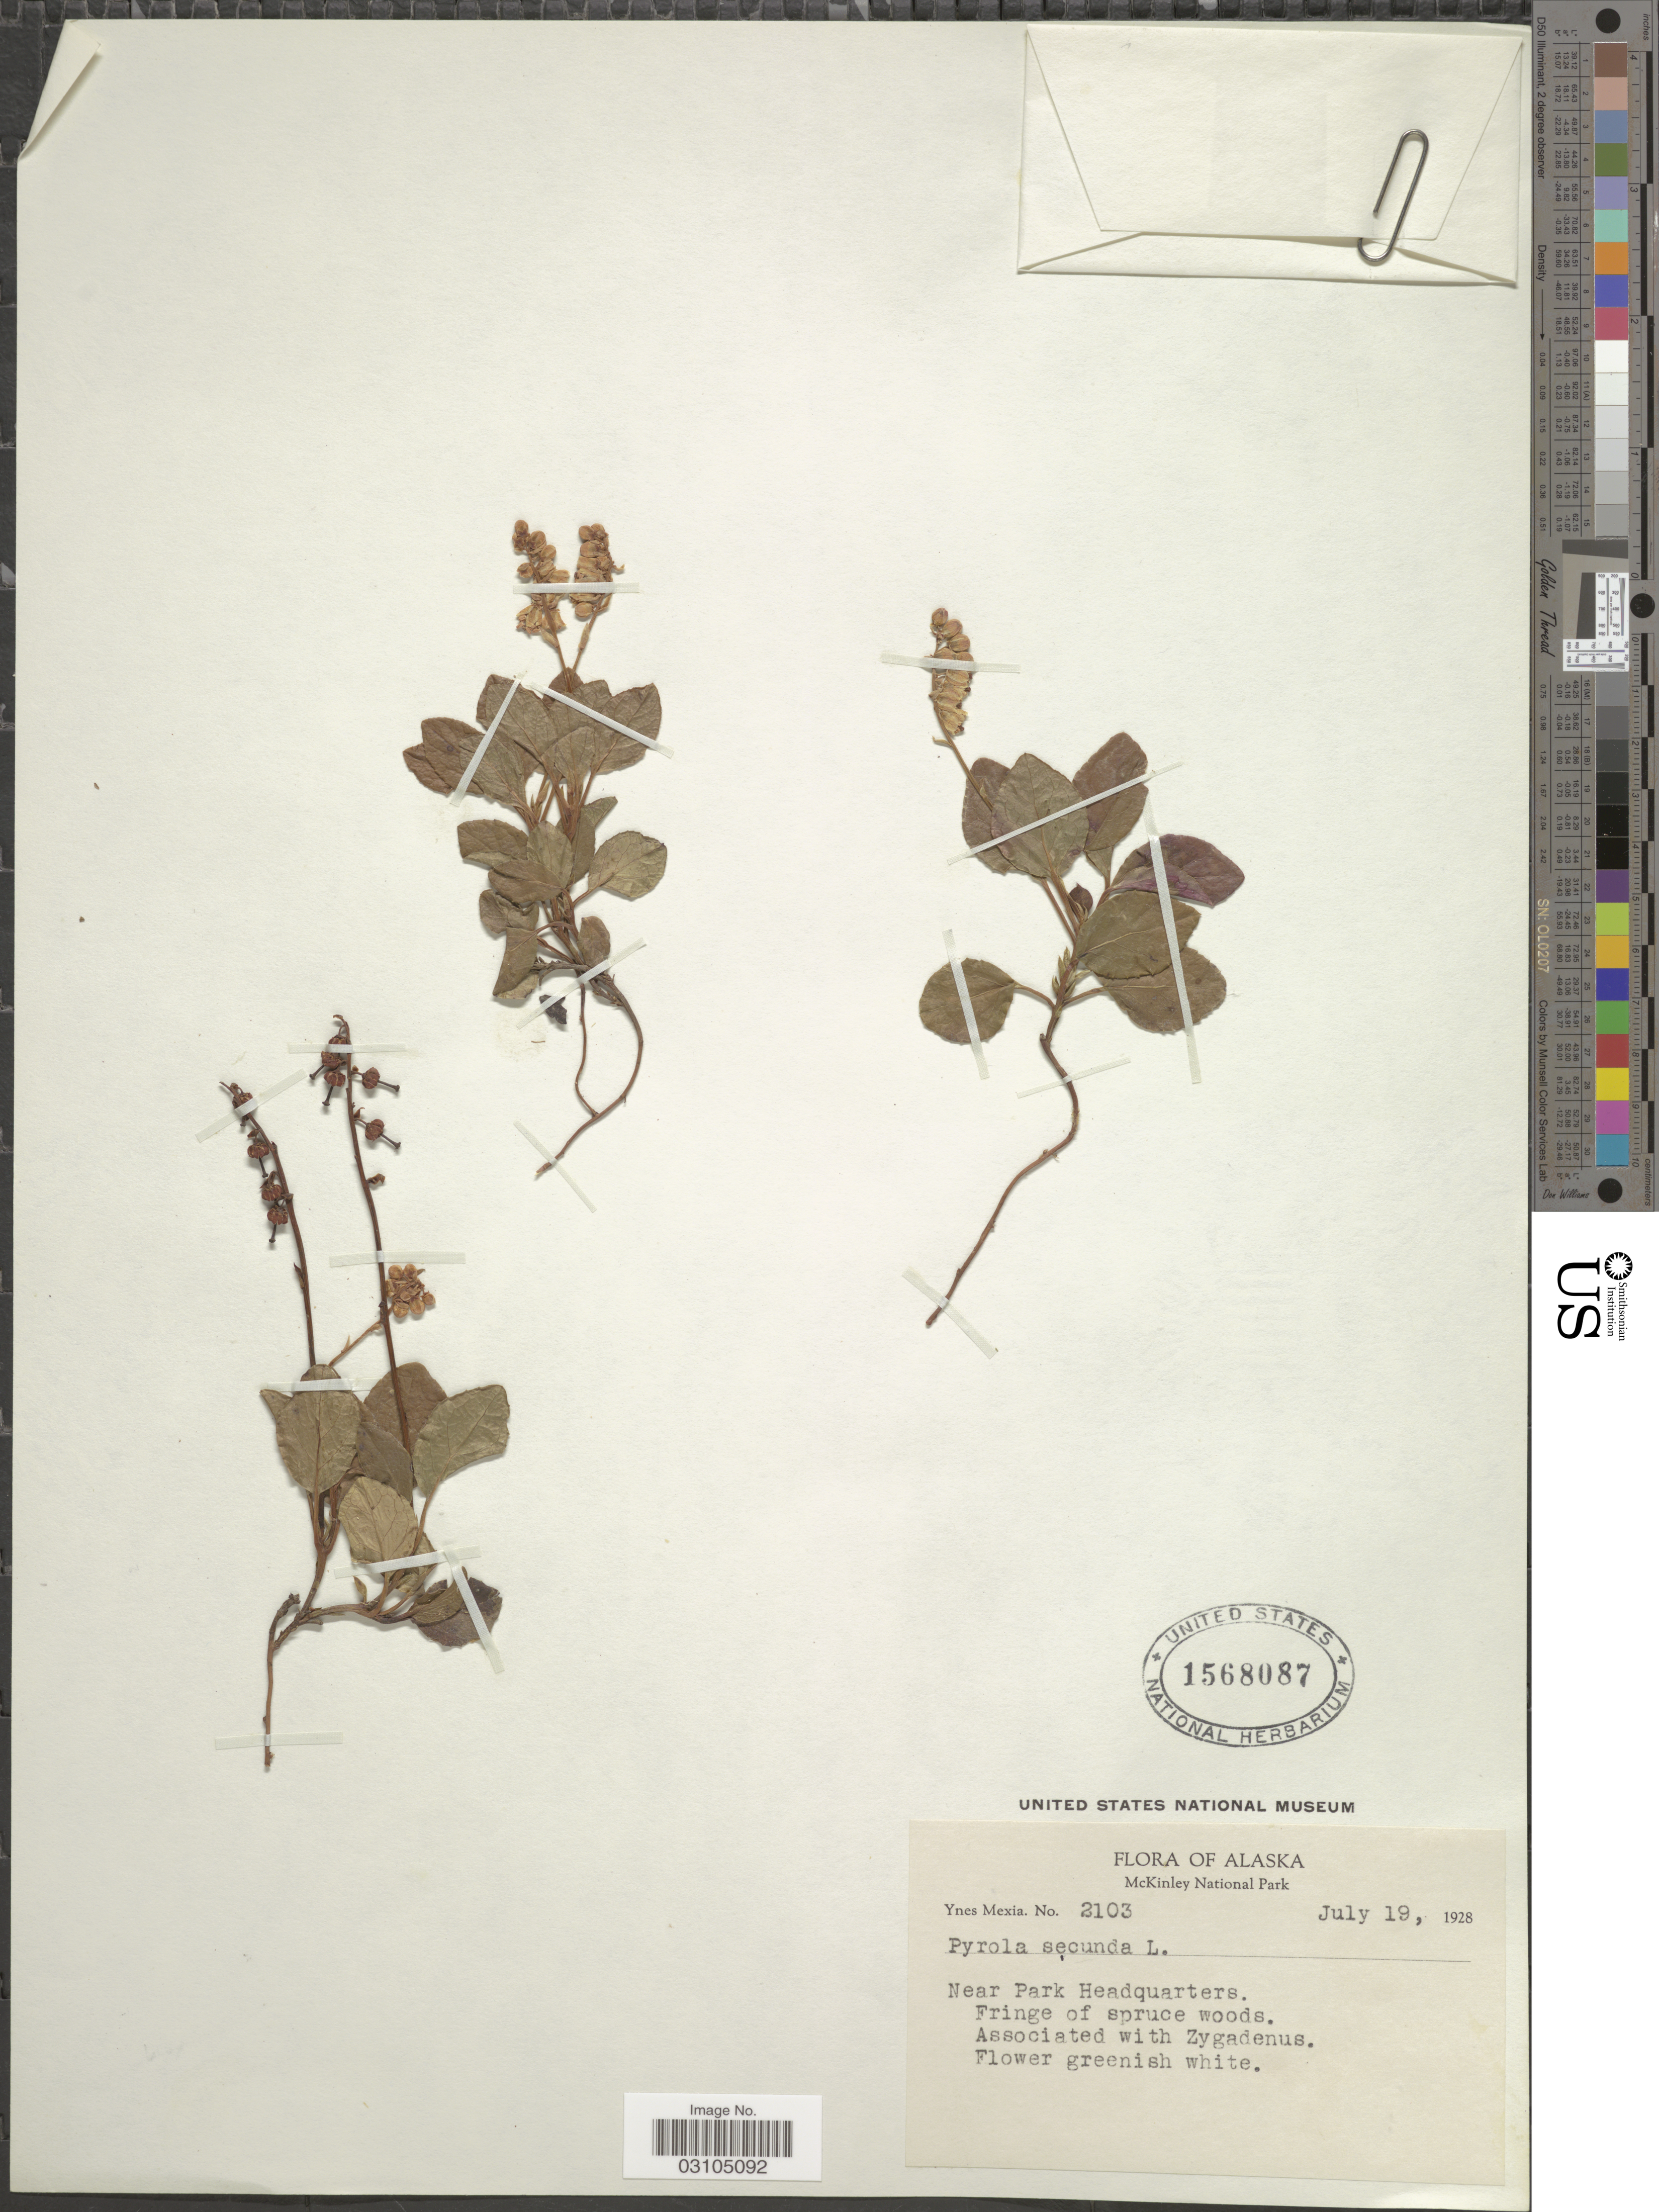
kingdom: Plantae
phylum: Tracheophyta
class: Magnoliopsida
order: Ericales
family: Ericaceae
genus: Orthilia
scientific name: Orthilia secunda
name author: (L.) House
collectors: Y. Mexia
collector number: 2103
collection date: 1928-07-19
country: United States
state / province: Alaska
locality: McKinley National Park. Near Park Headquarters.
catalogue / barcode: US 1568087